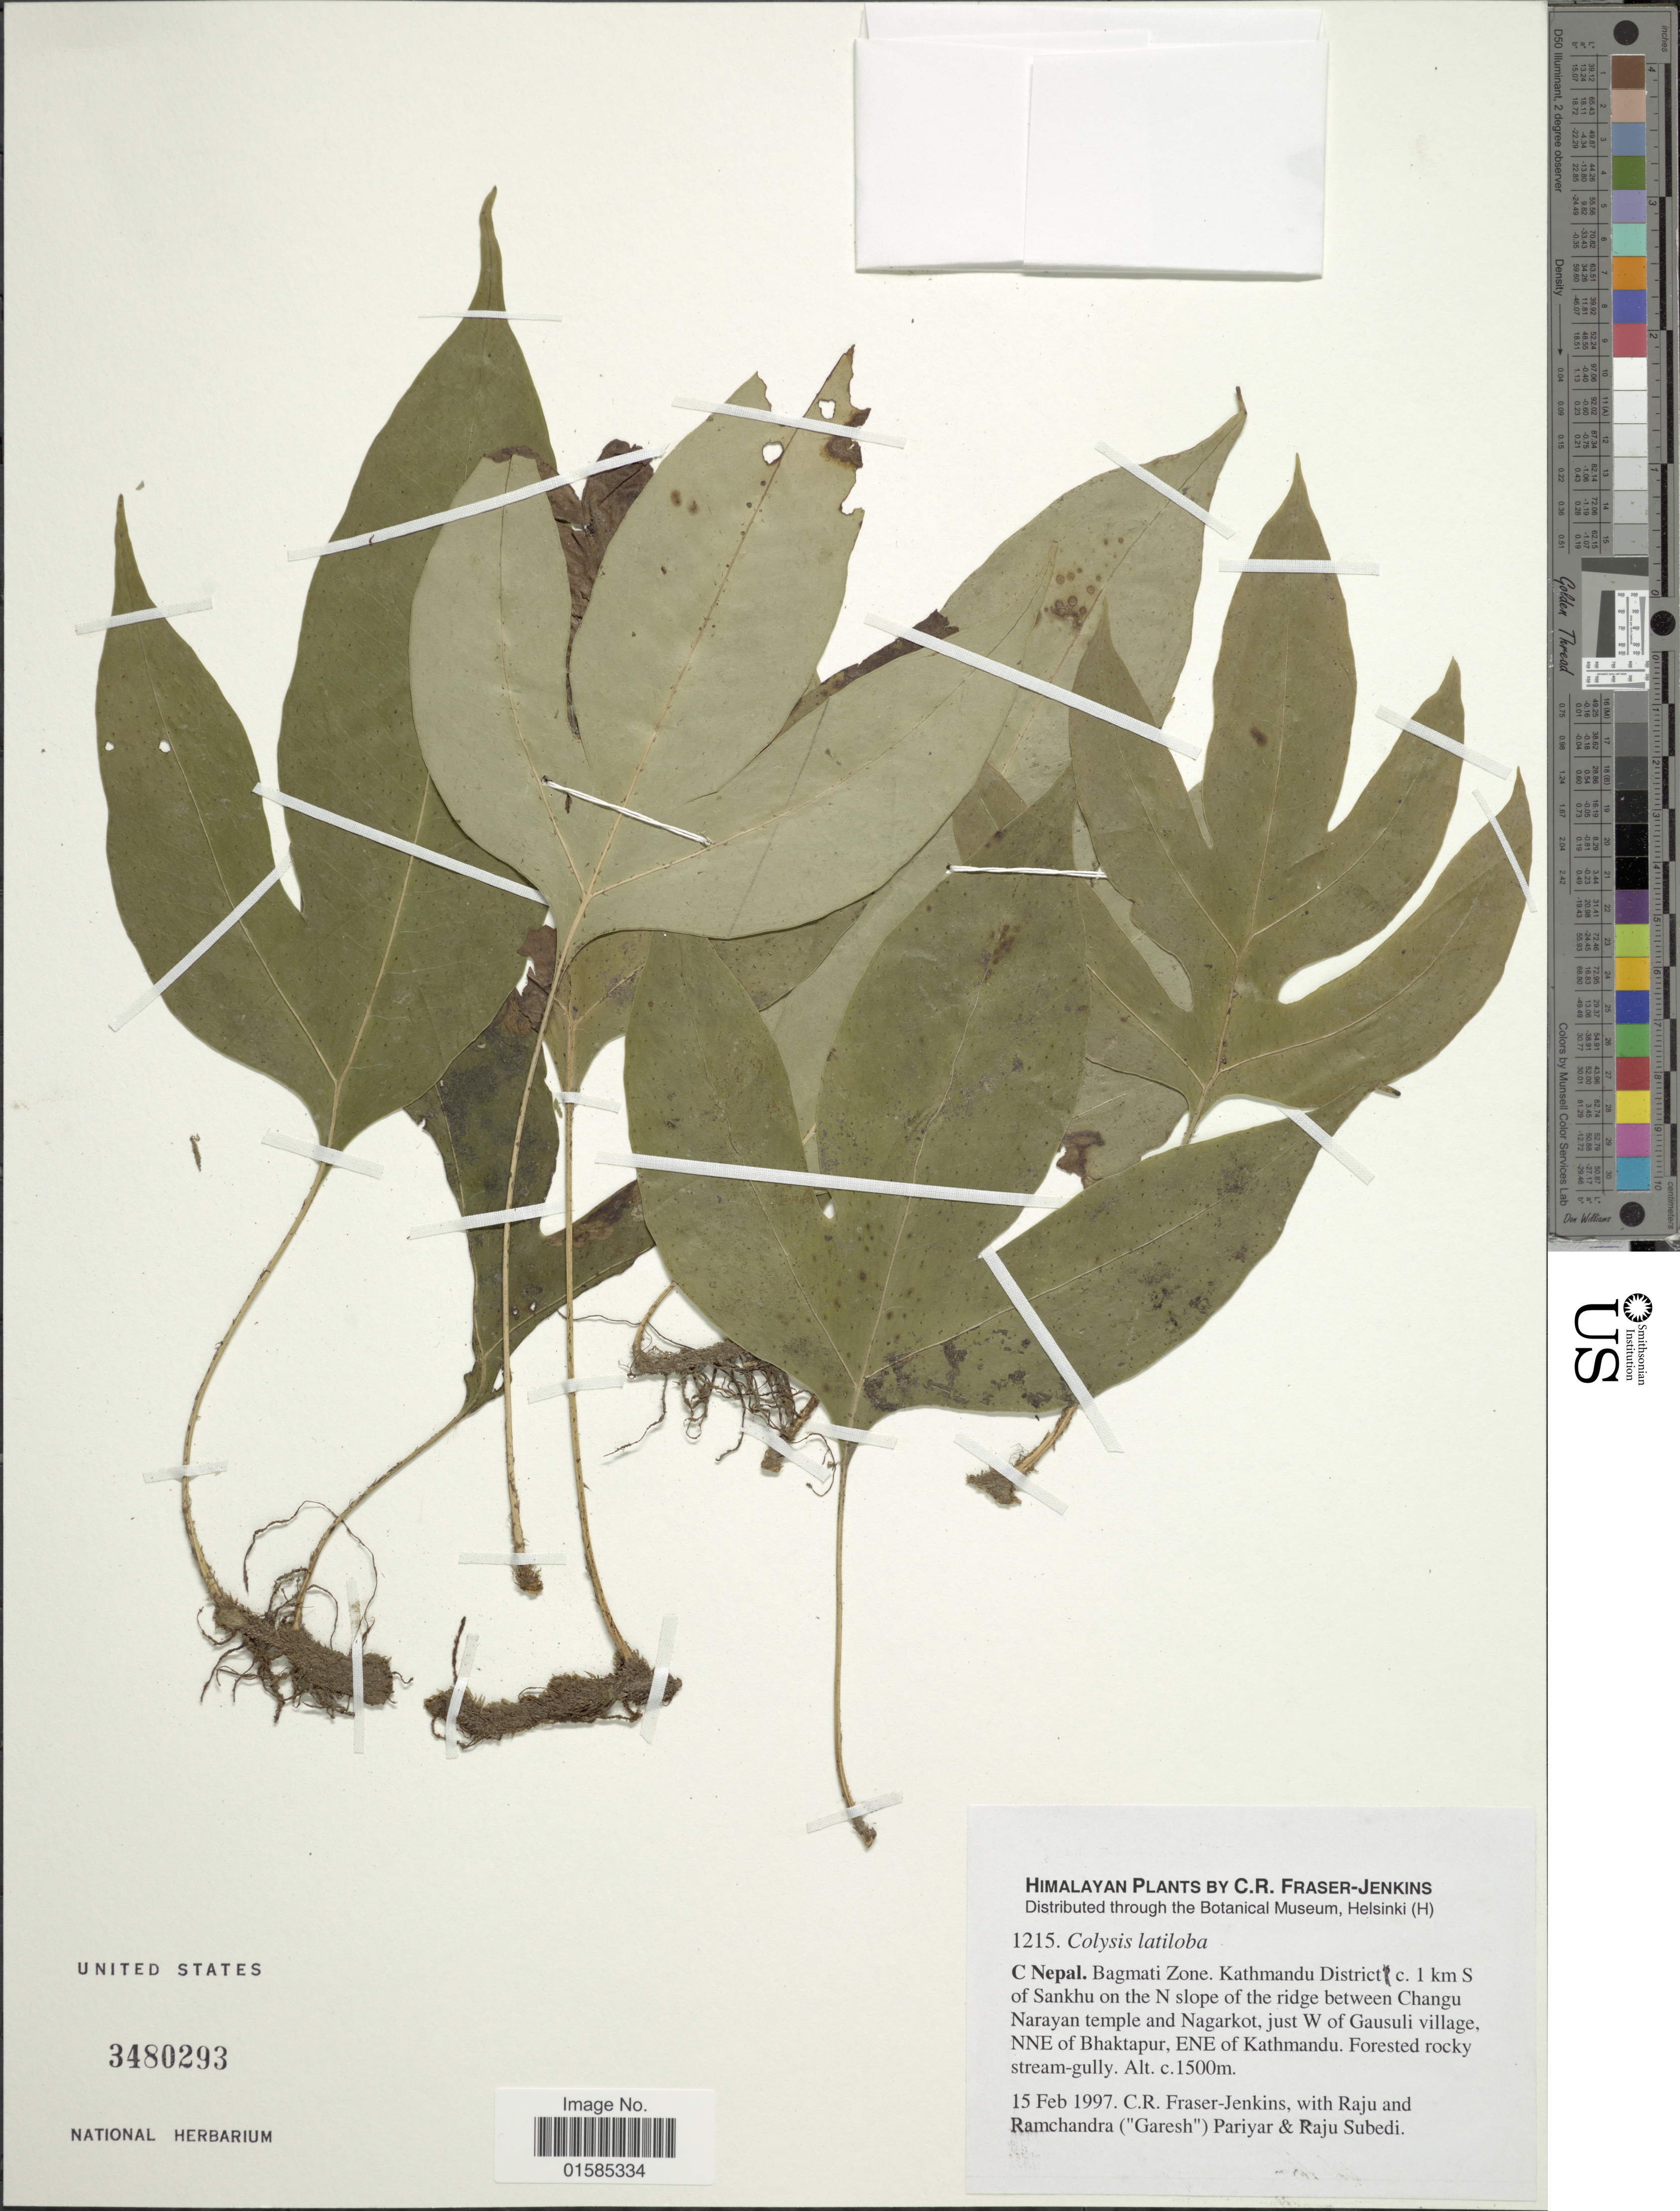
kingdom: Plantae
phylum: Tracheophyta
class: Polypodiopsida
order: Polypodiales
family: Polypodiaceae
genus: Leptochilus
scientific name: Leptochilus latelobum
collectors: C. R. Fraser-Jenkins, R. Pariyar, G. Pariyar & R. Subedi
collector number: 1215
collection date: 1997-02-15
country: Nepal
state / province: Bagmati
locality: C. Nepal. Bagmati Zone. Kathmandu District c . 1 km S oif Sankhu on the N slope of the ridge between Changu Narayan temple and nagarkot, just W of Gausuli village, NNE of Bhaktapur, ENE of Kathamandu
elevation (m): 1500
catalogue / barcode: US 3480293